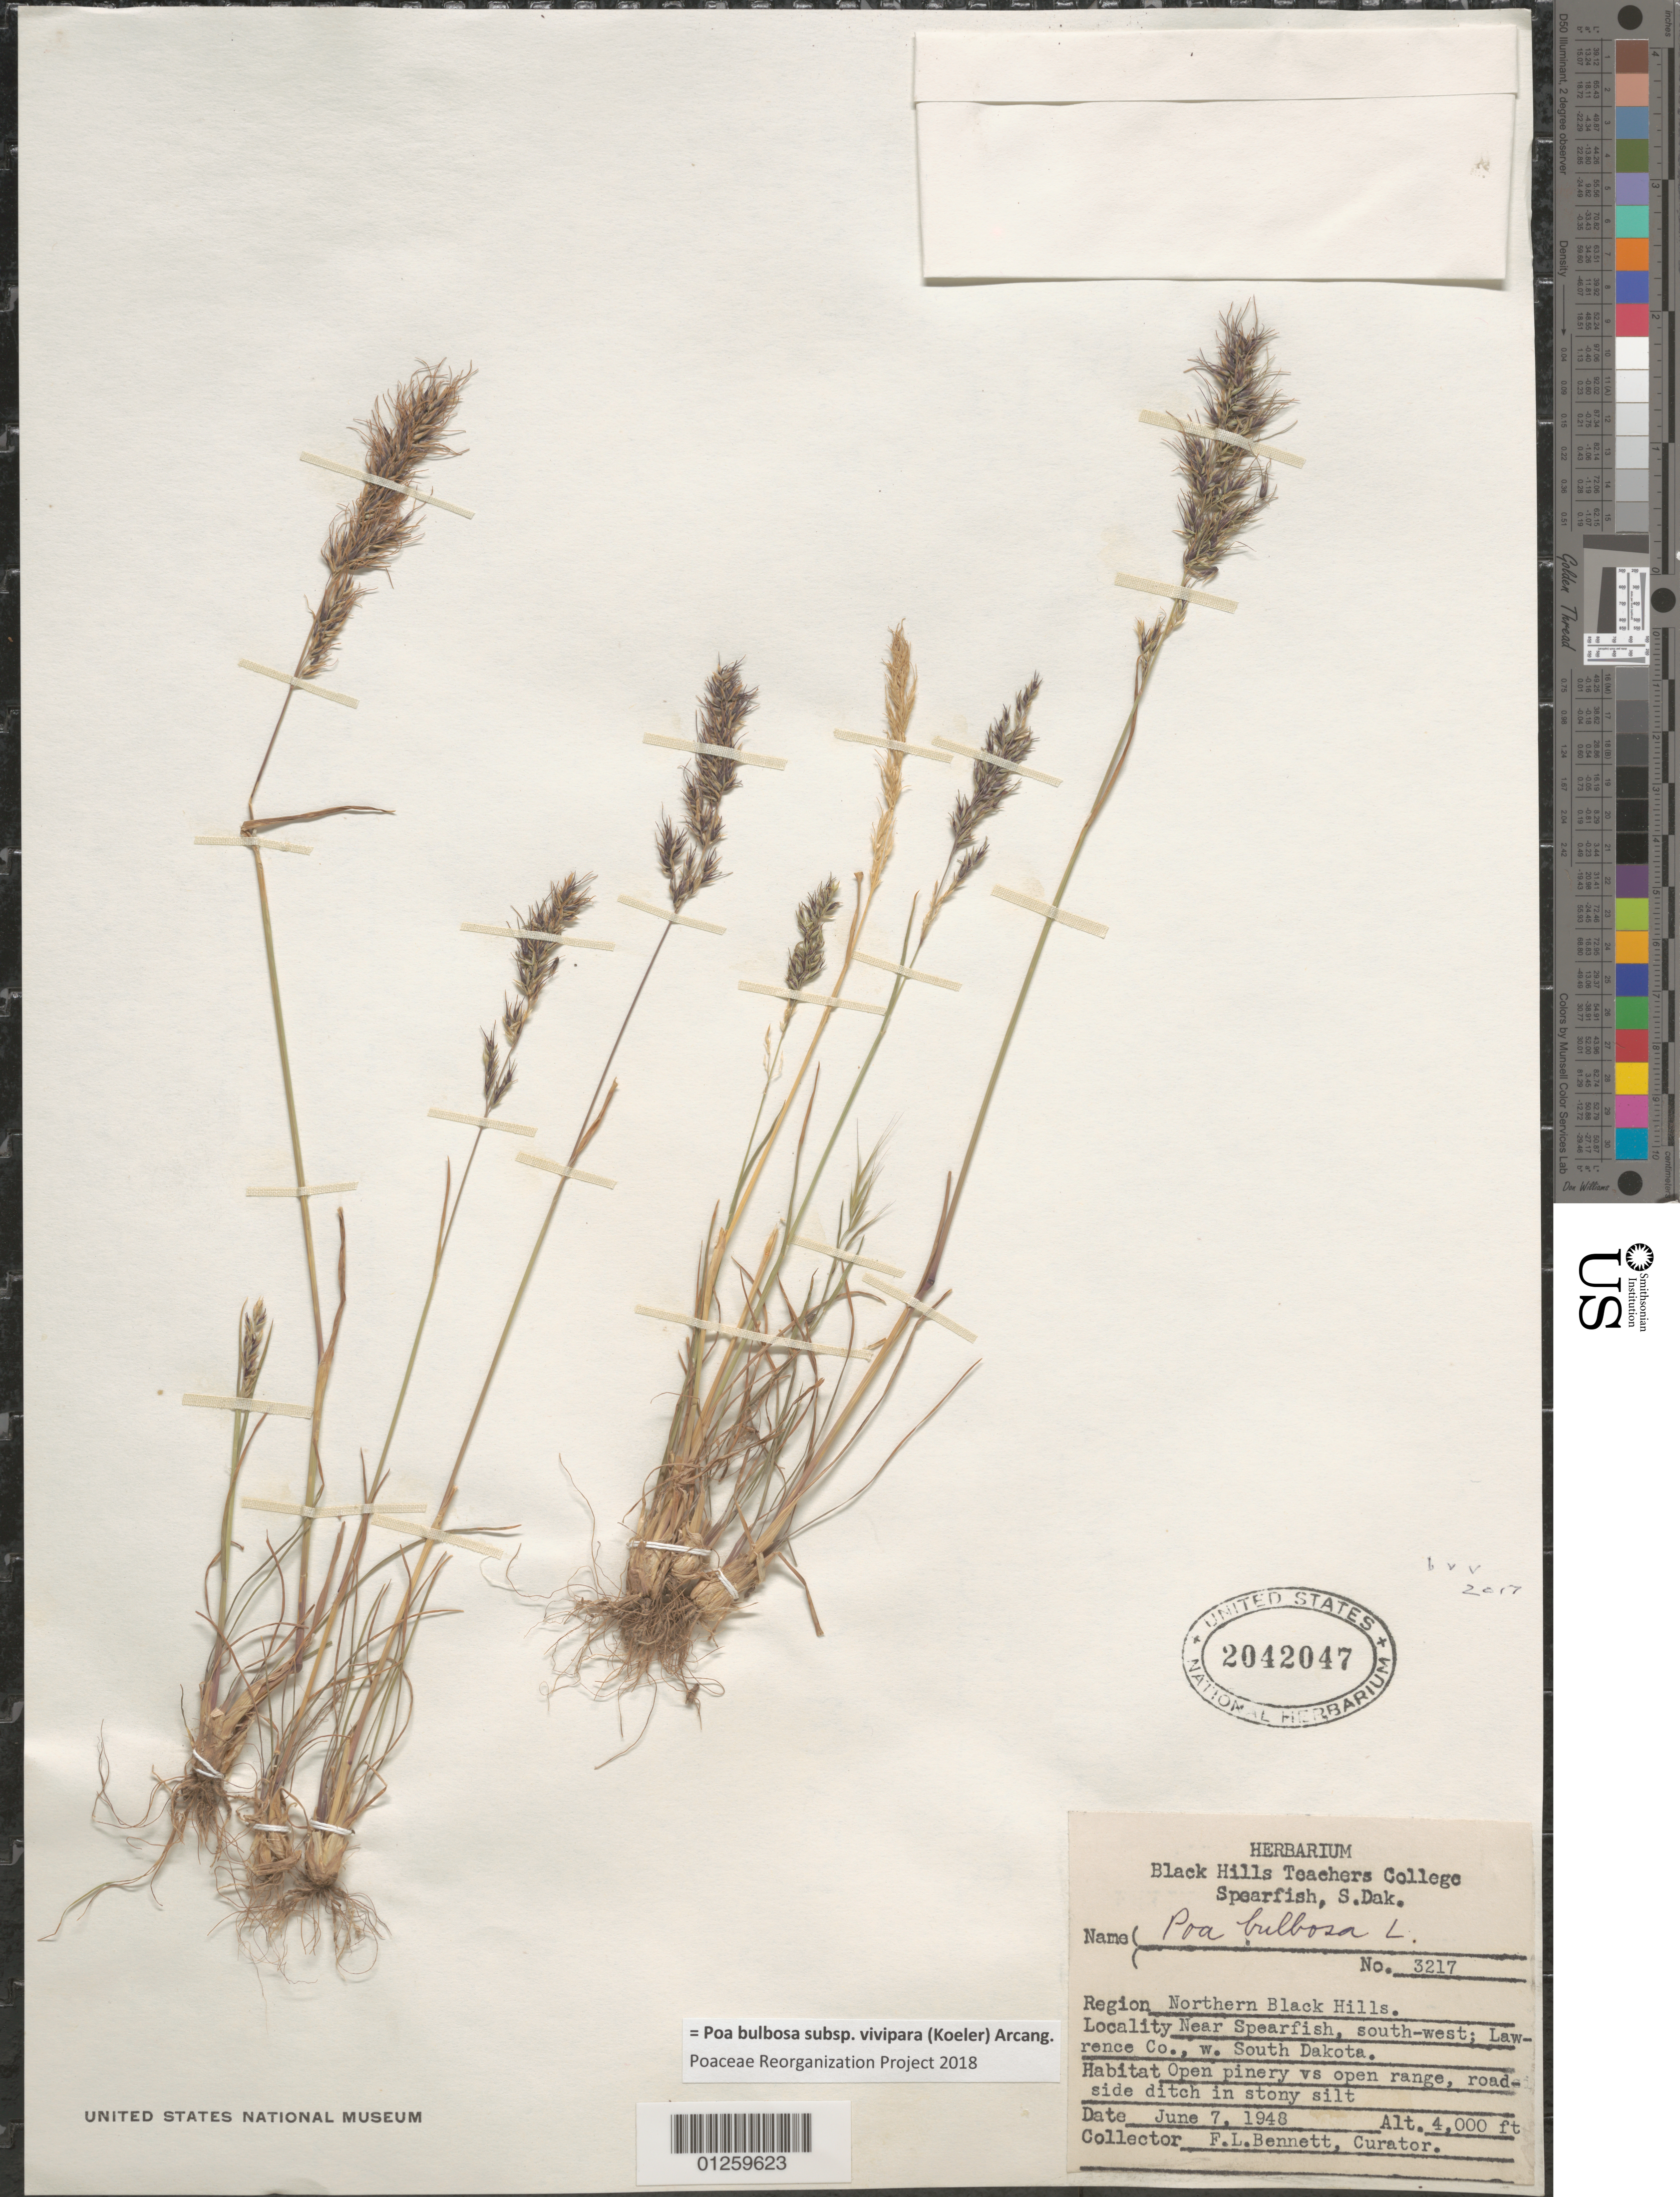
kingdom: Plantae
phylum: Tracheophyta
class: Liliopsida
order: Poales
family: Poaceae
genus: Poa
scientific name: Poa bulbosa subsp. vivipara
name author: (Koeler) Arcang.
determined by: Poaceae Reorganization Project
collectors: F. Bennett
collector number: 3217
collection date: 1948-06-07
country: United States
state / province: South Dakota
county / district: Lawrence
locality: Near Spearfish, south-west; Lawrence Co., w. South Dakota.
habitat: Open pinery vs open range, road-side ditch in stony silt.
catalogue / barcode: US 2042047